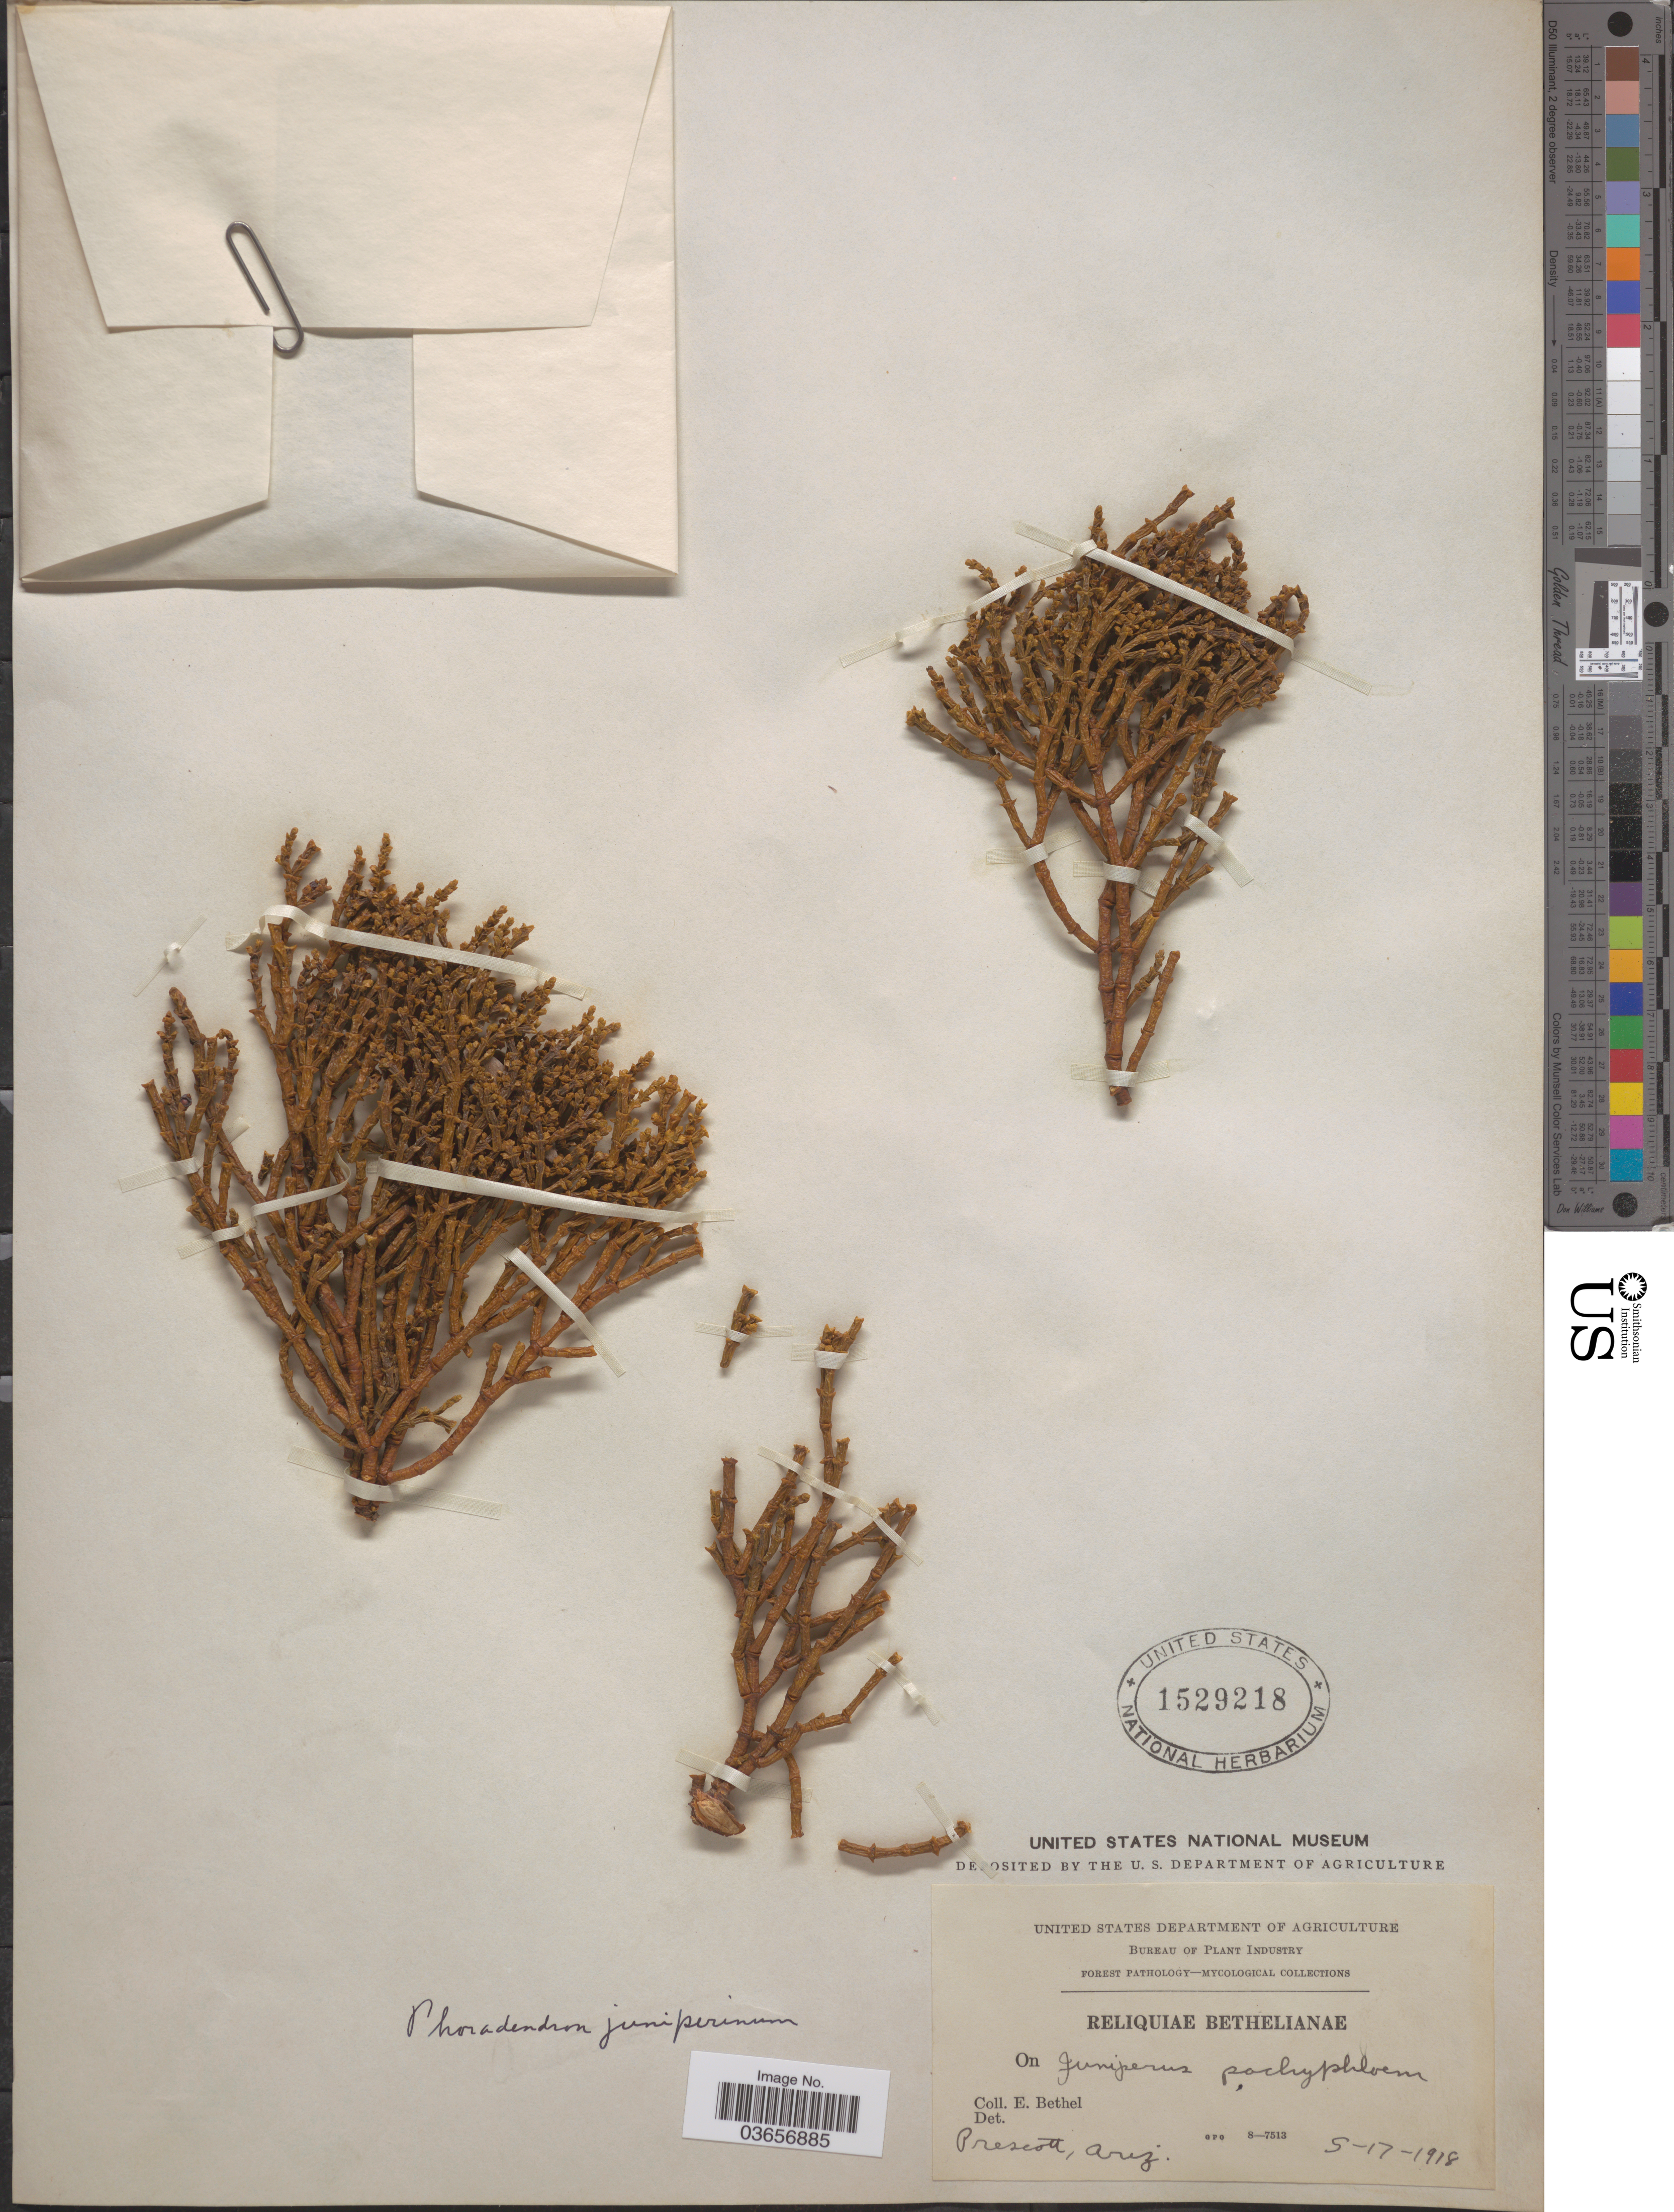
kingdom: Plantae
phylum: Tracheophyta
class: Magnoliopsida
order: Santalales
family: Viscaceae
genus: Phoradendron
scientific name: Phoradendron juniperinum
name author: Engelm. ex A. Gray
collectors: E. Bethel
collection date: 1918-05-17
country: United States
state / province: Arizona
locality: Prescott.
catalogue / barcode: US 1529218